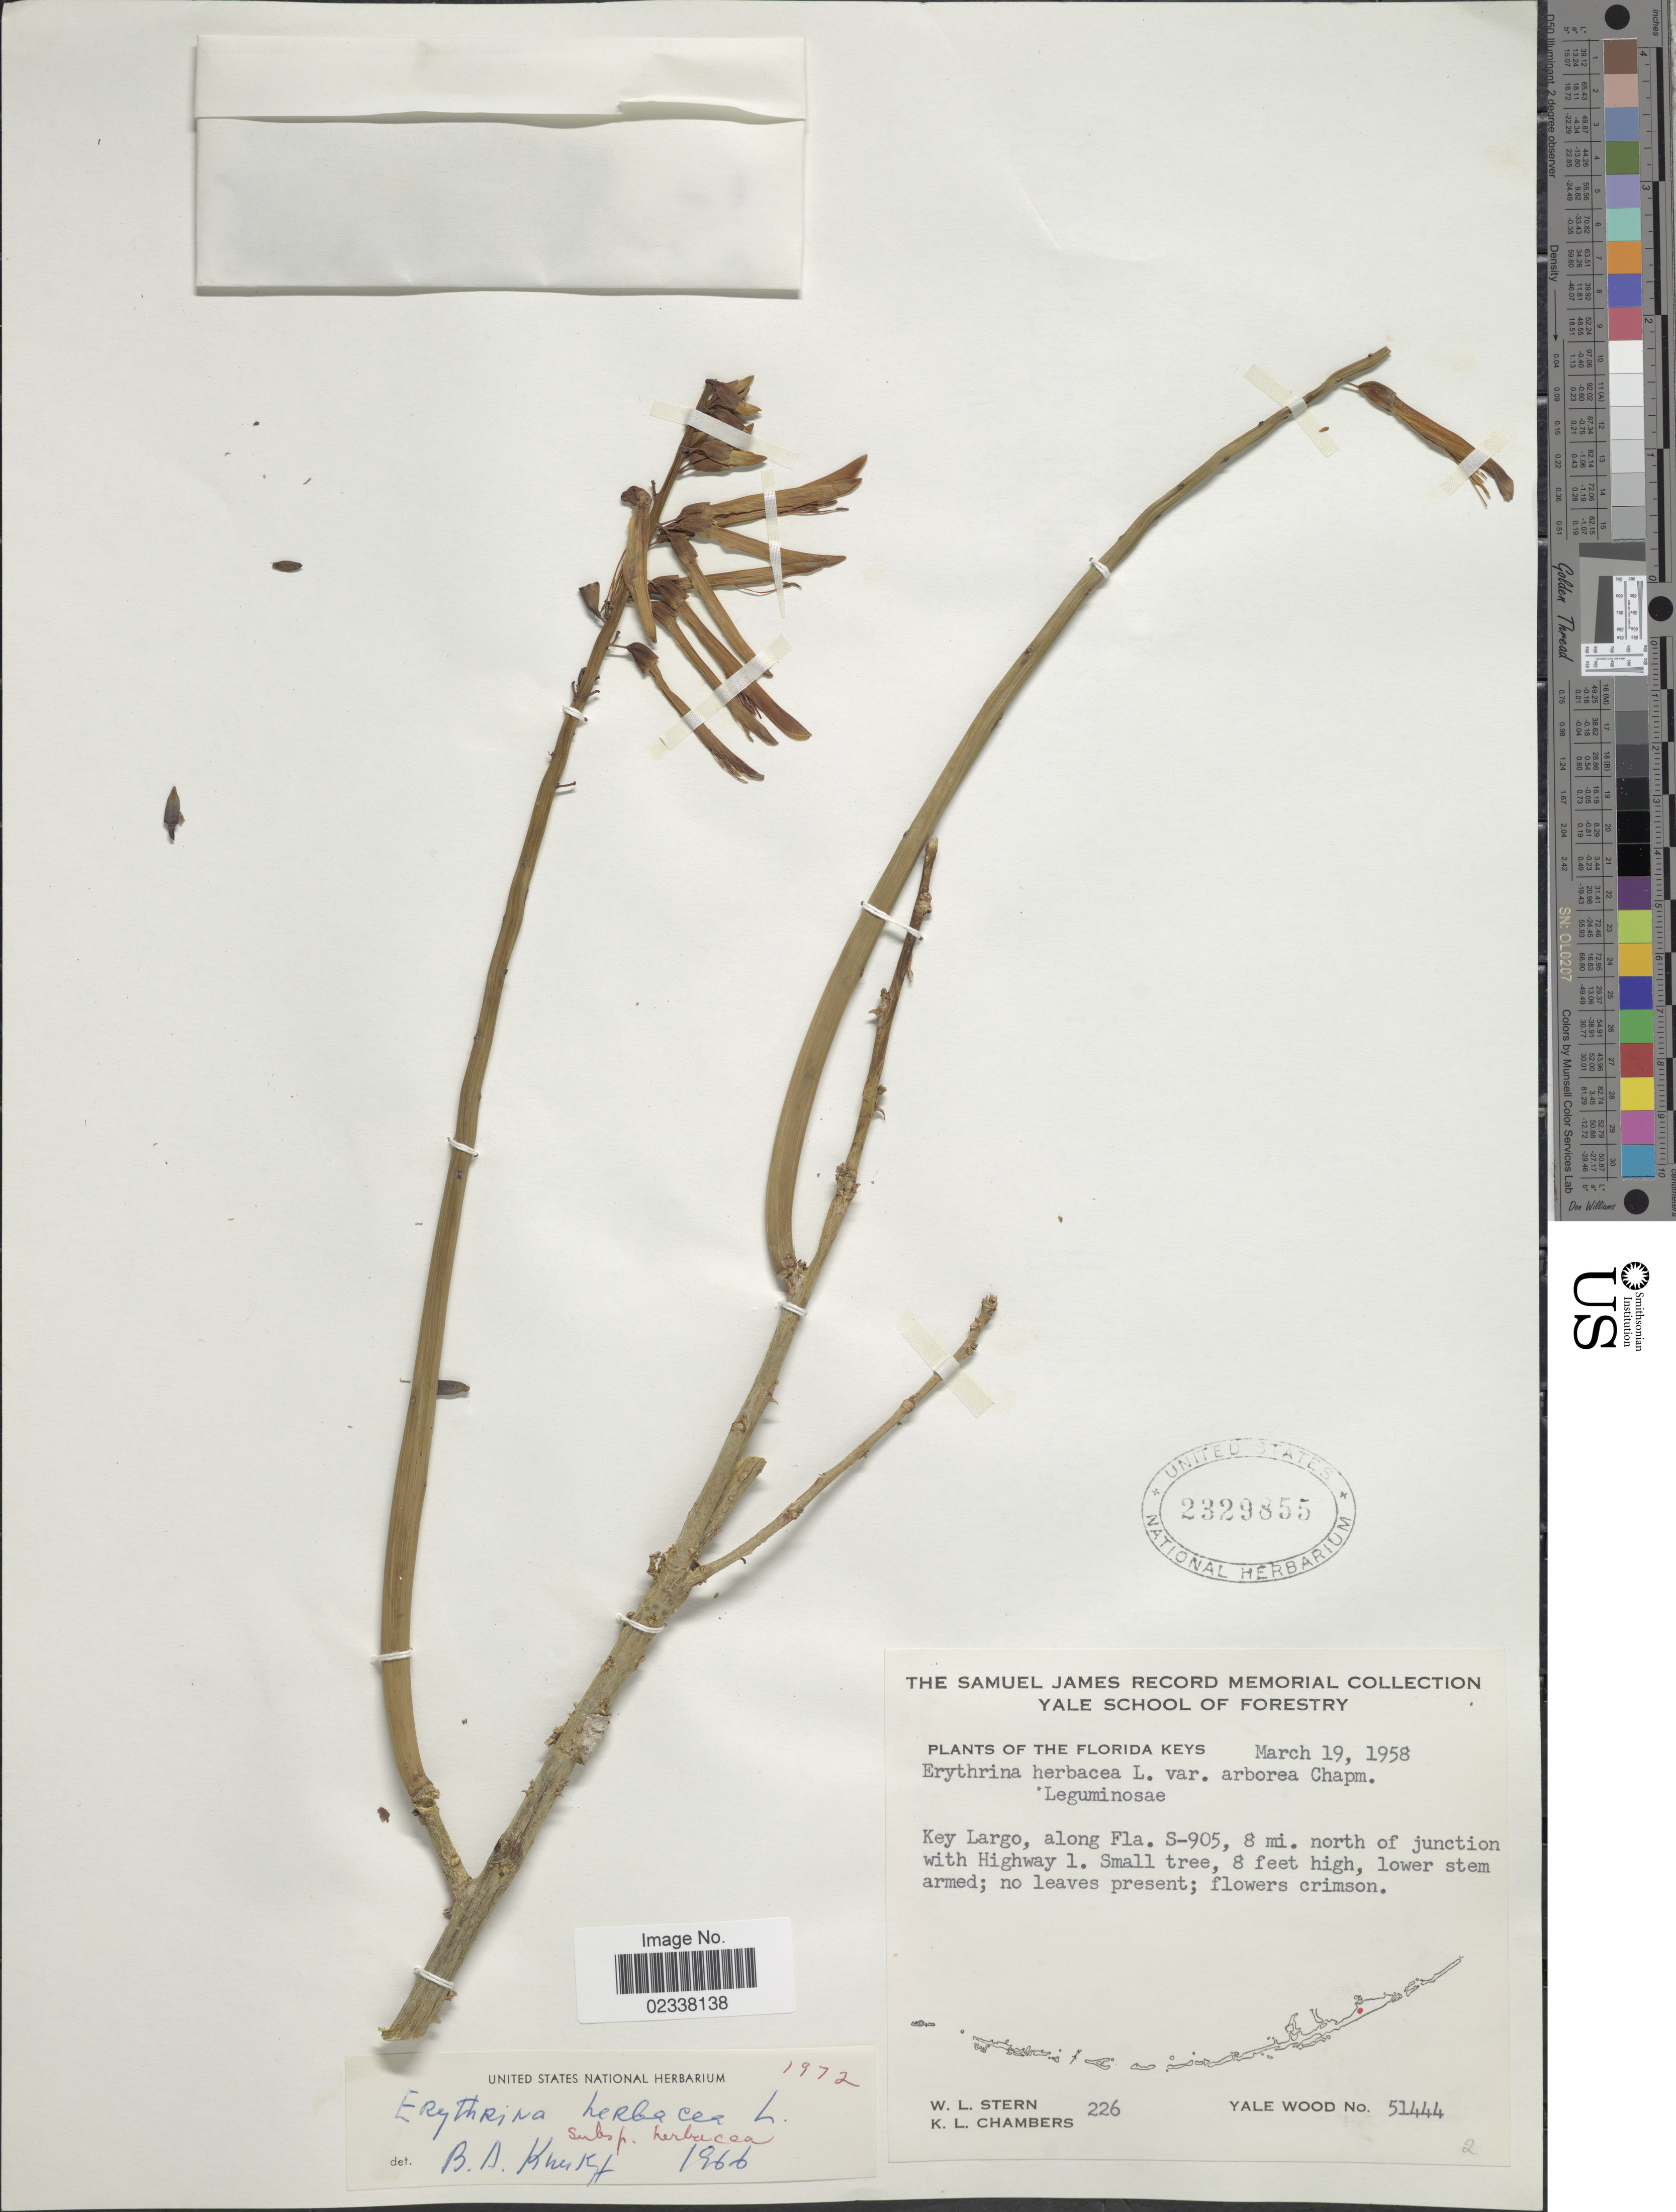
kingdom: Plantae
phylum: Tracheophyta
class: Magnoliopsida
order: Fabales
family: Fabaceae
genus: Erythrina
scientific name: Erythrina herbacea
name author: L.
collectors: W. L. Stern & K. Chambers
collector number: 226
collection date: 1958-03-19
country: United States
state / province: Florida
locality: Florida Keys. Key Largo, along Fla. S-905, 8 mi. north of junction with Highway 1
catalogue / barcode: US 2329855